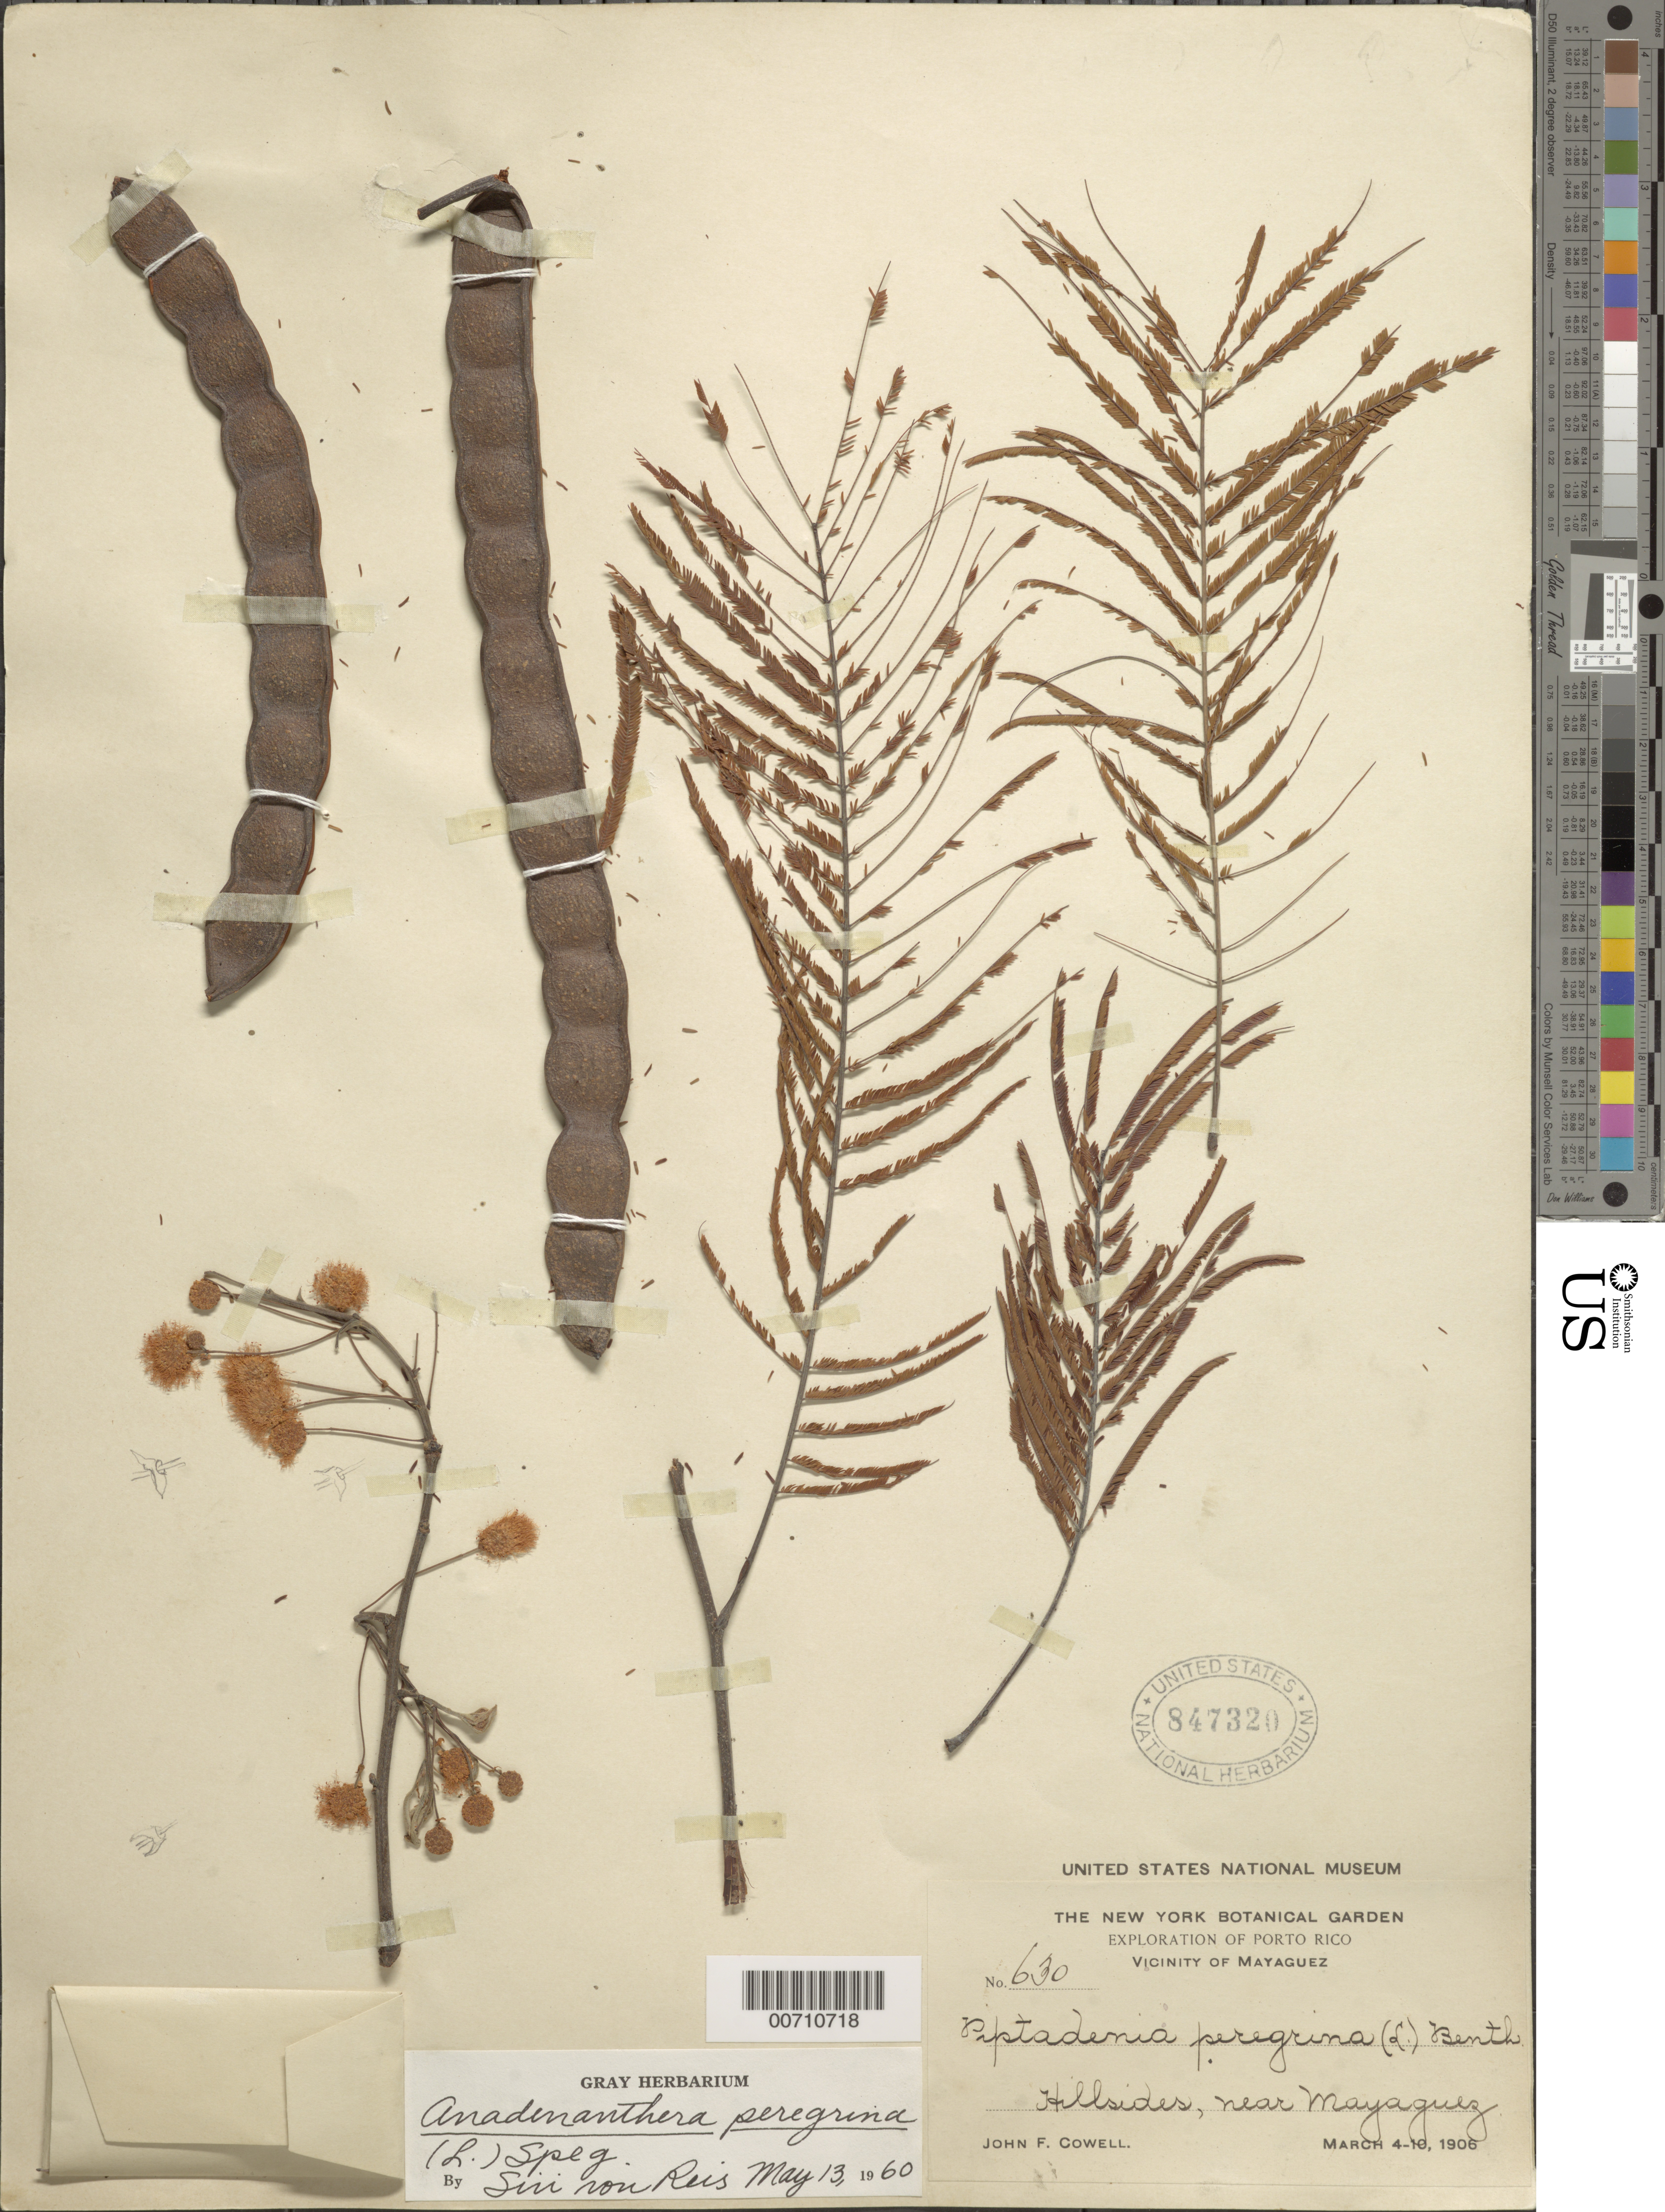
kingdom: Plantae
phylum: Tracheophyta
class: Magnoliopsida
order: Fabales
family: Fabaceae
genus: Anadenanthera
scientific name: Anadenanthera peregrina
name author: (L.) Speg.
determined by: Von Reis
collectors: J. F. Cowell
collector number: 630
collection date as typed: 04 Mar 1906 to 10 Mar 1906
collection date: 1906-03-04/1906-03-10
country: Puerto Rico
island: Greater Antilles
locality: Mayaguez.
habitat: Hillsides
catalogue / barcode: US 847320